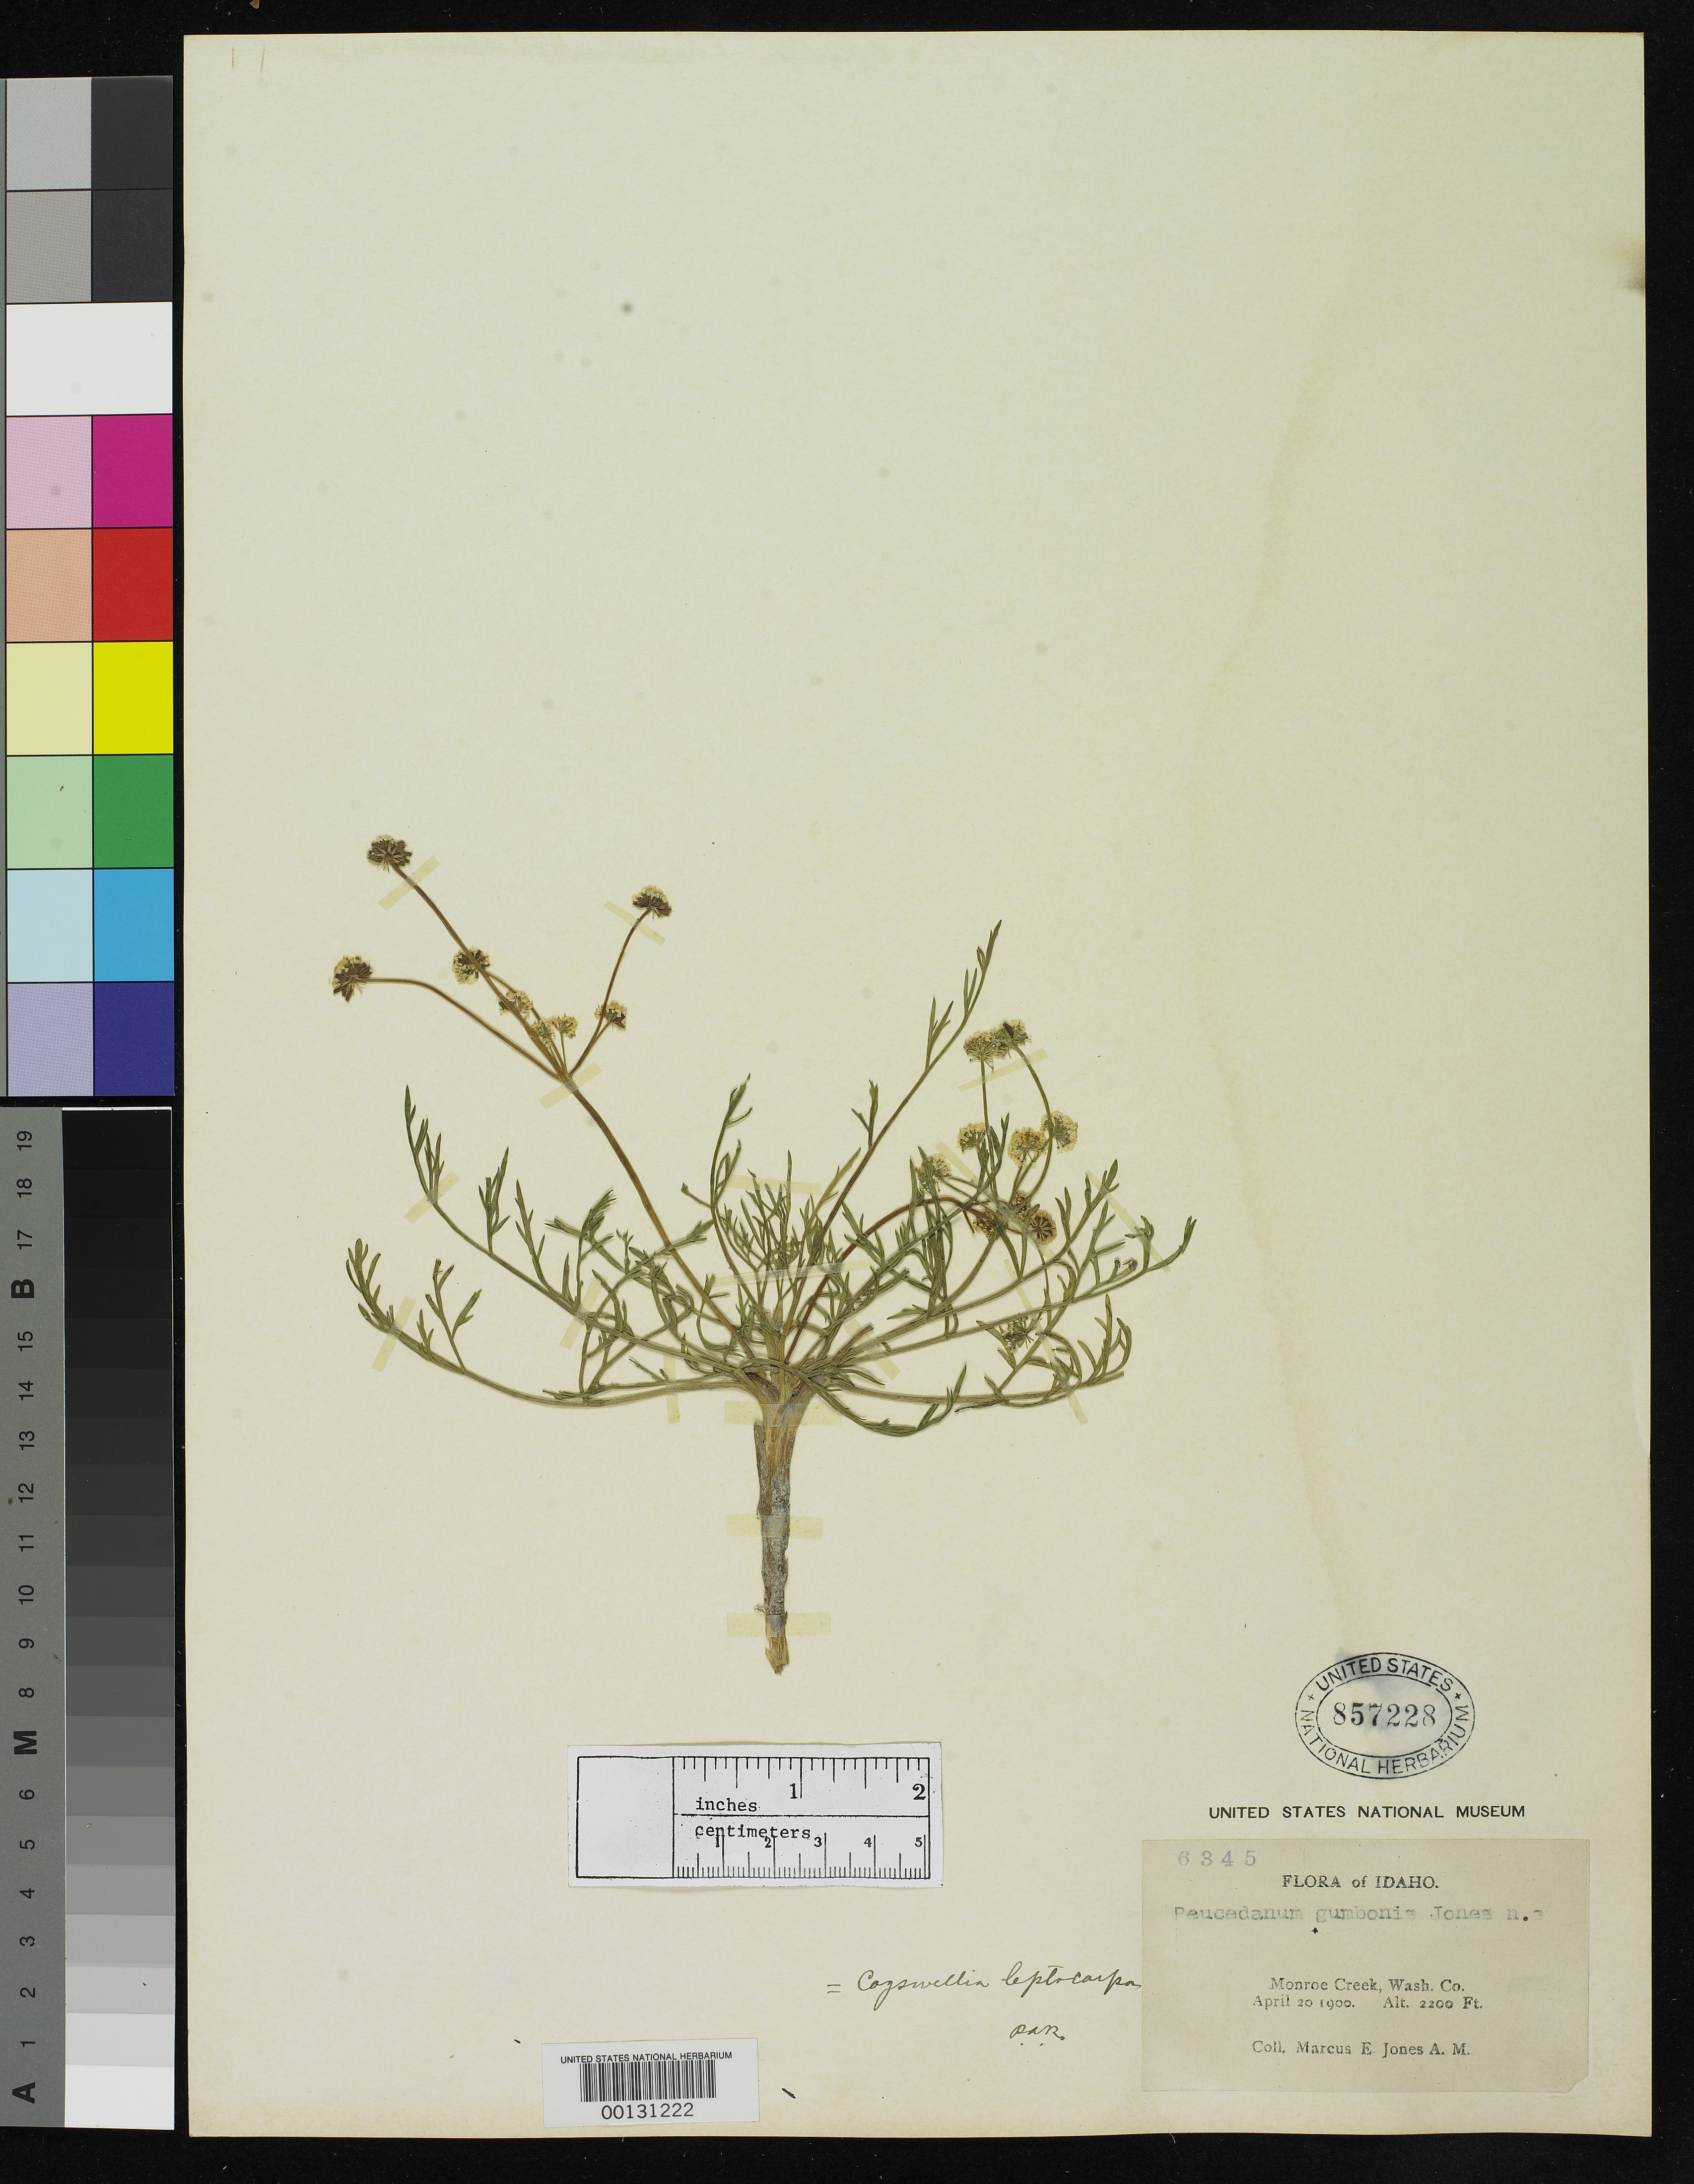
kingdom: Plantae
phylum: Tracheophyta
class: Magnoliopsida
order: Apiales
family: Apiaceae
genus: Peucedanum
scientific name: Peucedanum bicolor var. gumbonis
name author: M.E. Jones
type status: Syntype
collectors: M. E. Jones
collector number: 6345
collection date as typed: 20 Apr 1900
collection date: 1900-04-20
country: United States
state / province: Idaho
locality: Monroe Creek.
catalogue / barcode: US 857228